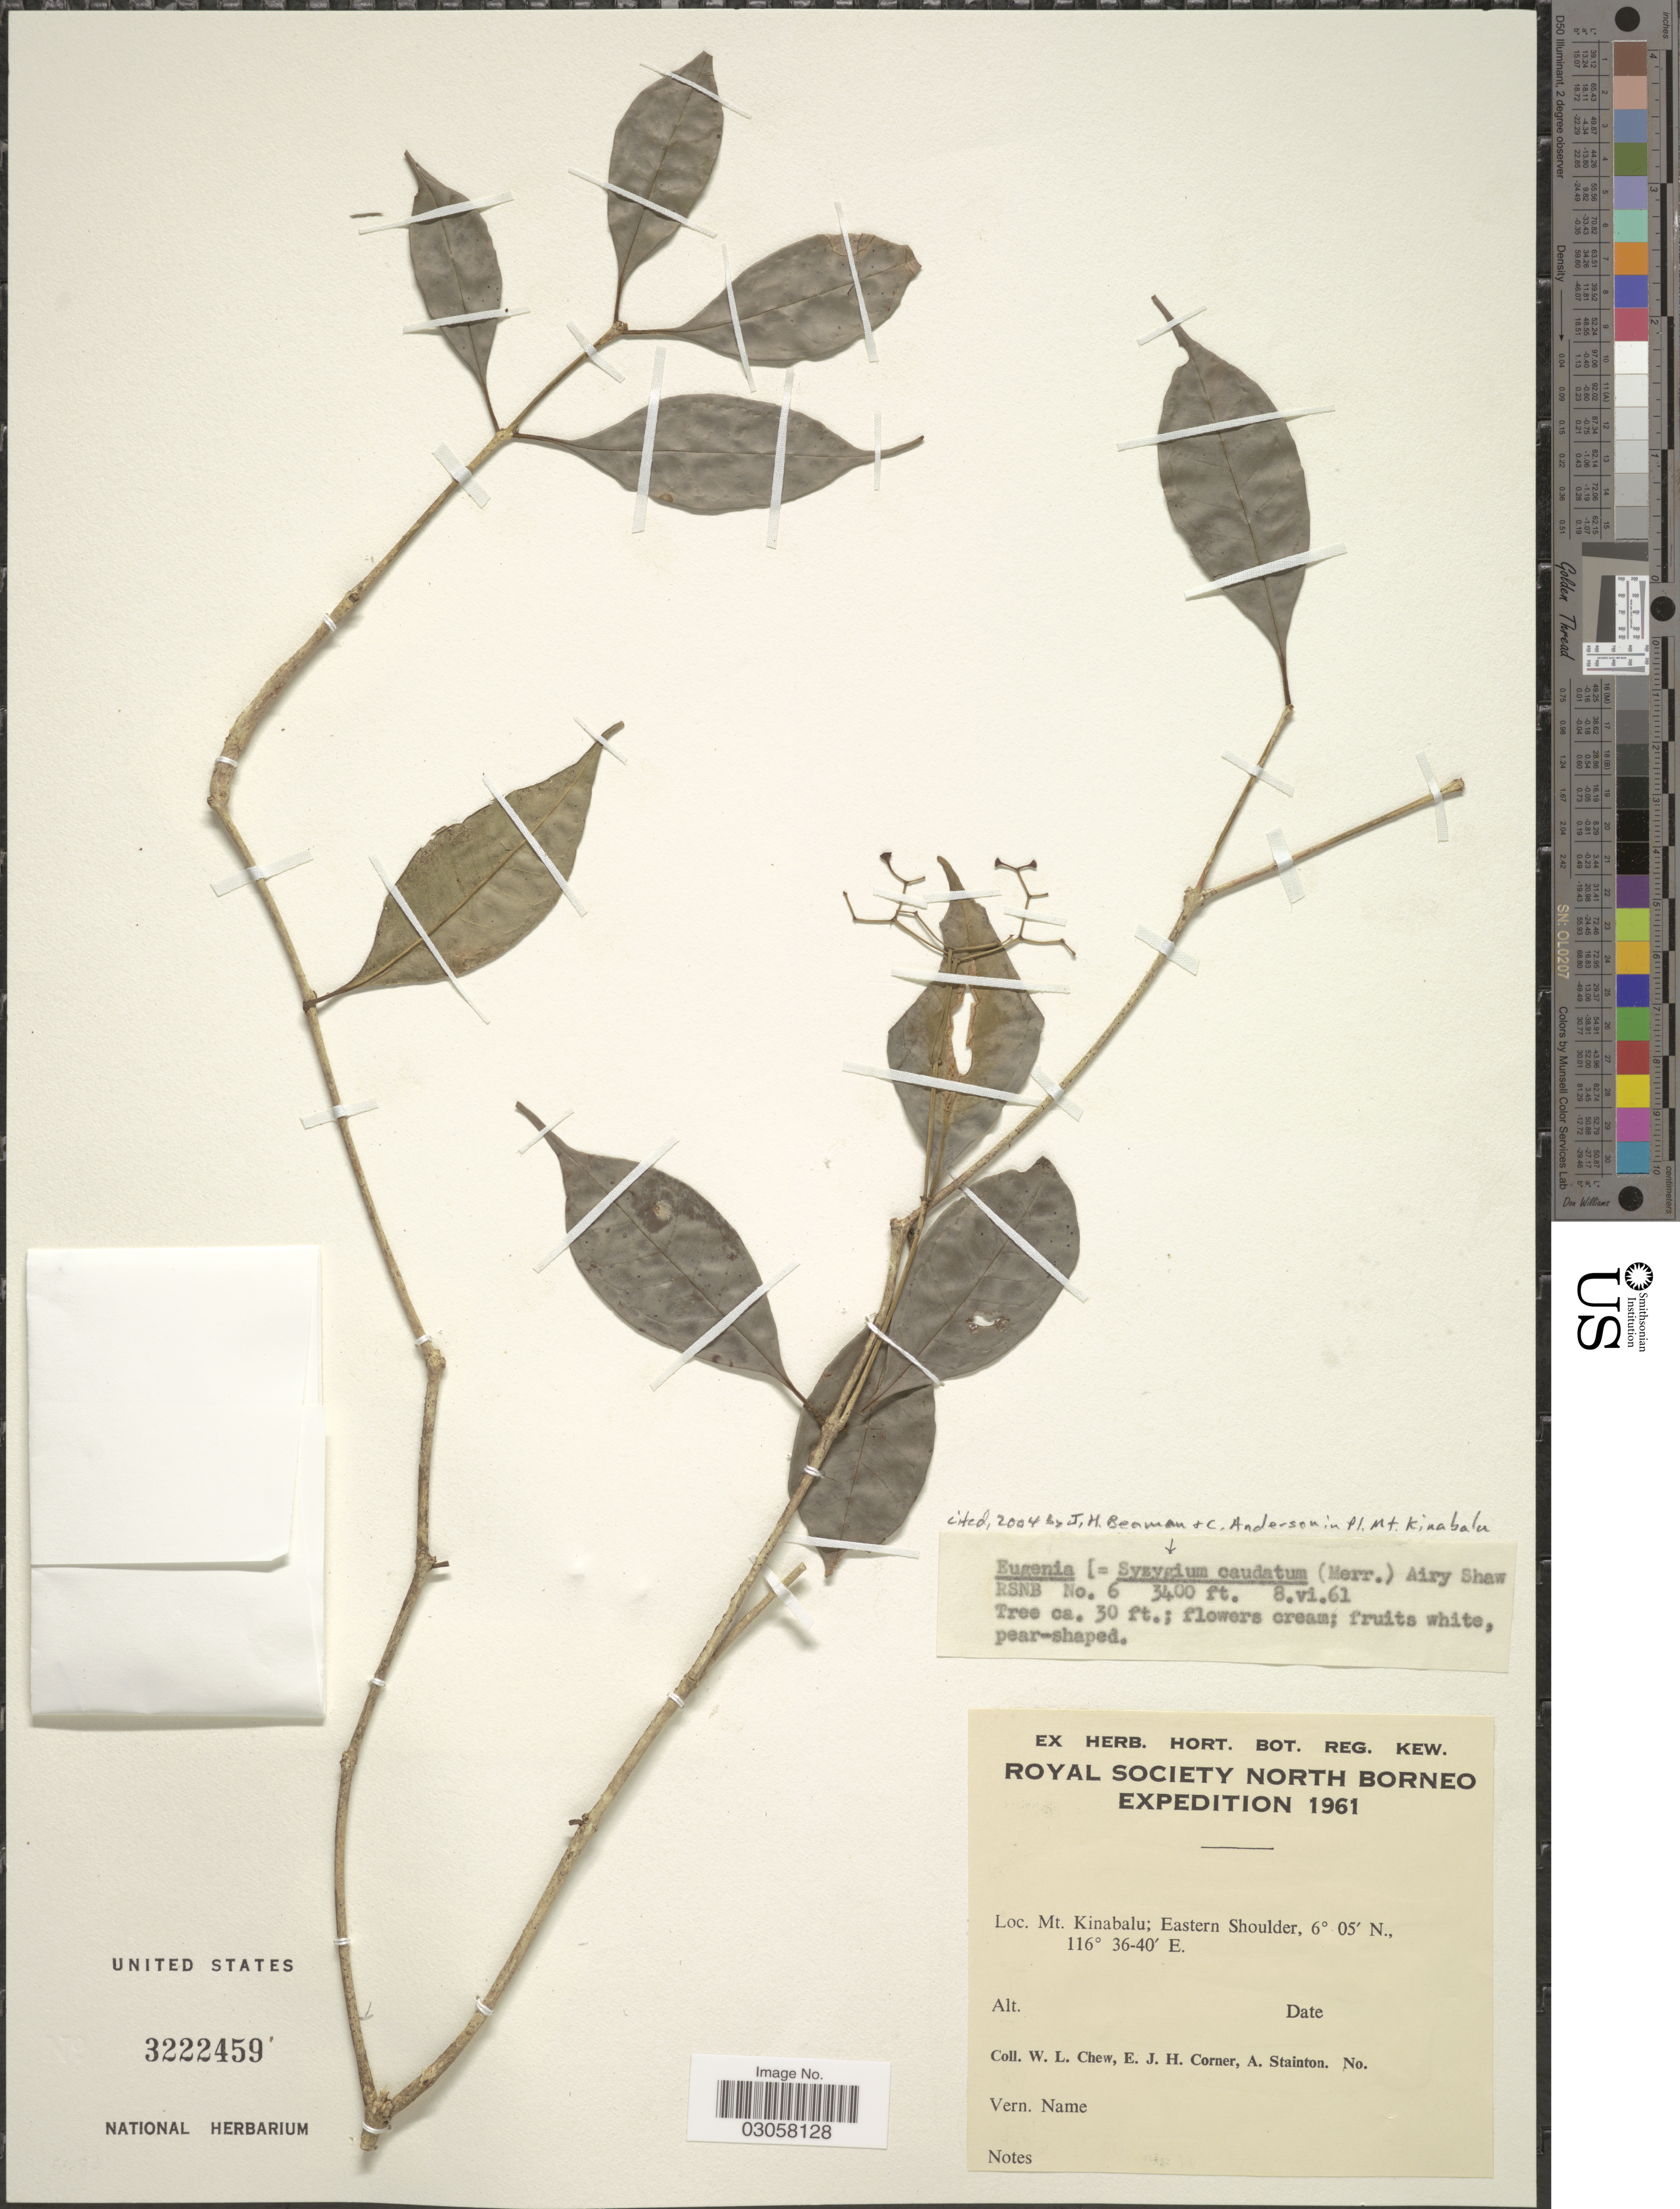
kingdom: Plantae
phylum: Tracheophyta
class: Magnoliopsida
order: Myrtales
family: Myrtaceae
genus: Syzygium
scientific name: Syzygium caudatum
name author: (Merr.) Airy Shaw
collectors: W. Chew, E. Corner & A. Stainton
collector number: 6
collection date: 1961-06-08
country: Malaysia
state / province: Sabah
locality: North Borneo. Mt. Kinabalu; Eastern Shoulder.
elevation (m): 1036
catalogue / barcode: US 3222459